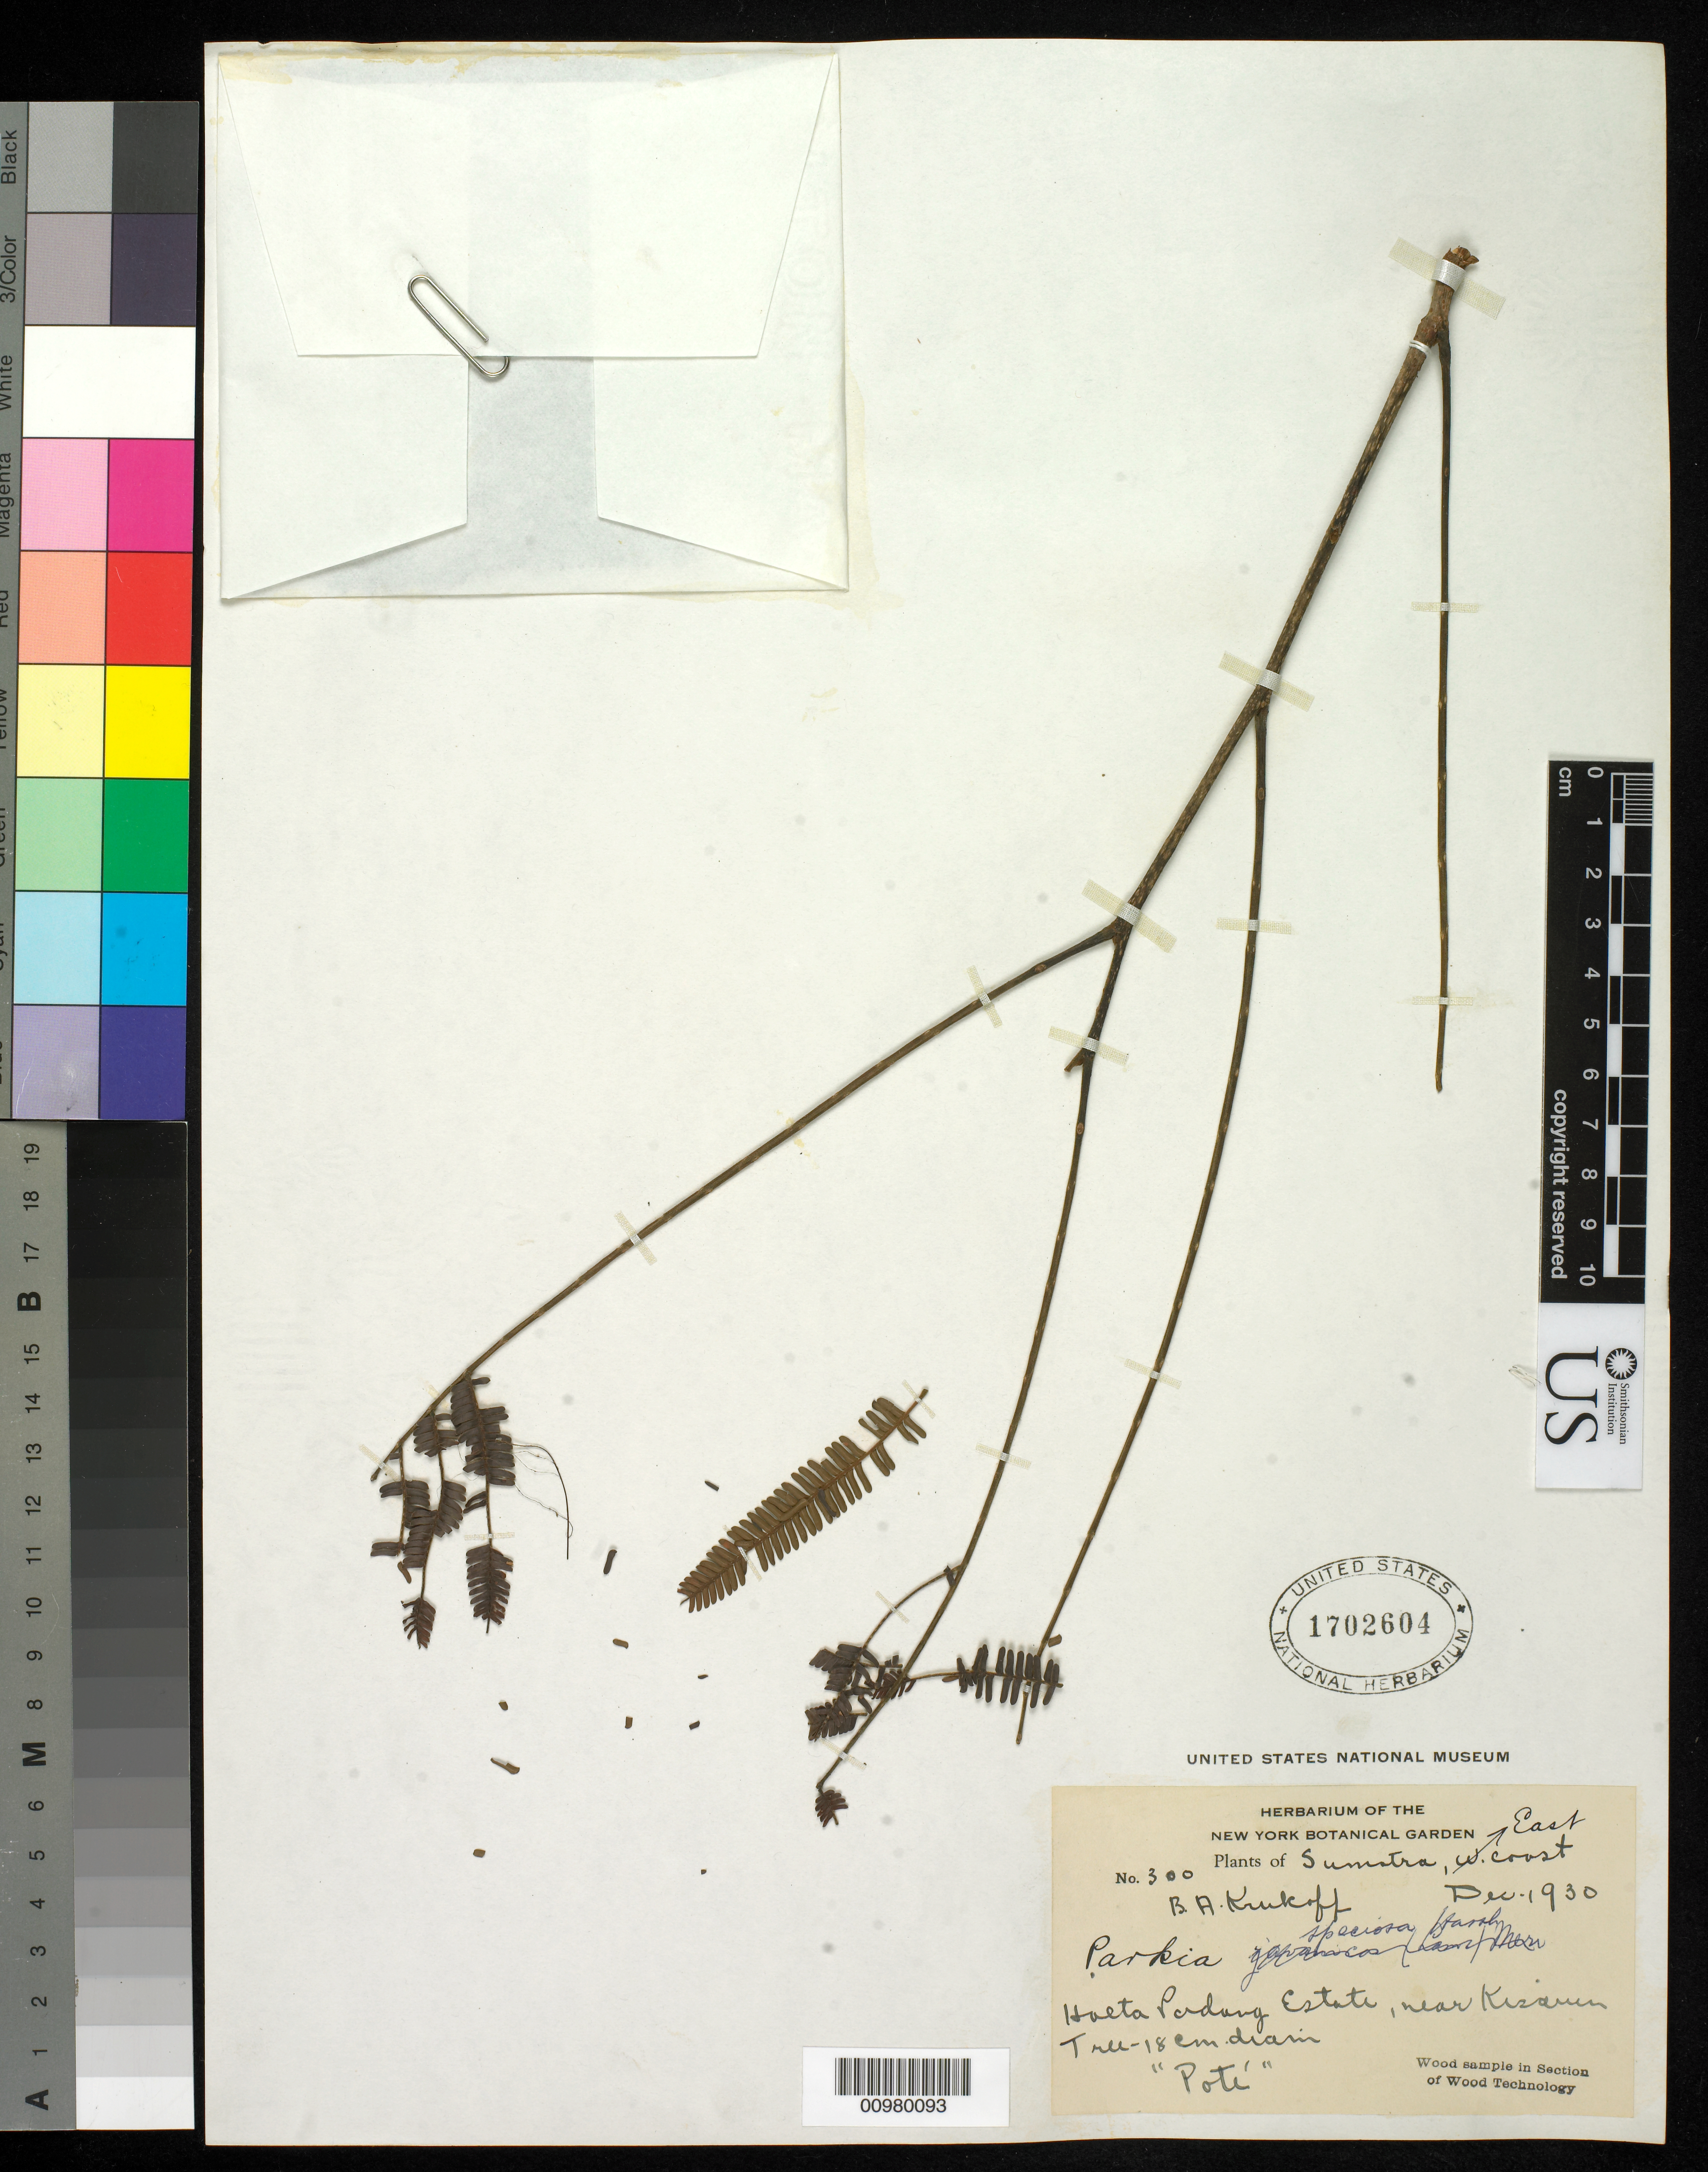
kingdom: Plantae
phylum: Tracheophyta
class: Magnoliopsida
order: Fabales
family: Fabaceae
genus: Parkia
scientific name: Parkia speciosa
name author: Hassk.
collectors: B. A. Krukoff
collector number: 300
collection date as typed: Dec 1930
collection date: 1930-12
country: Indonesia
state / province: Sumatra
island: Sumatra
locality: Hoeta Padang Estate, near Kisaum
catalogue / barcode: US 1702604